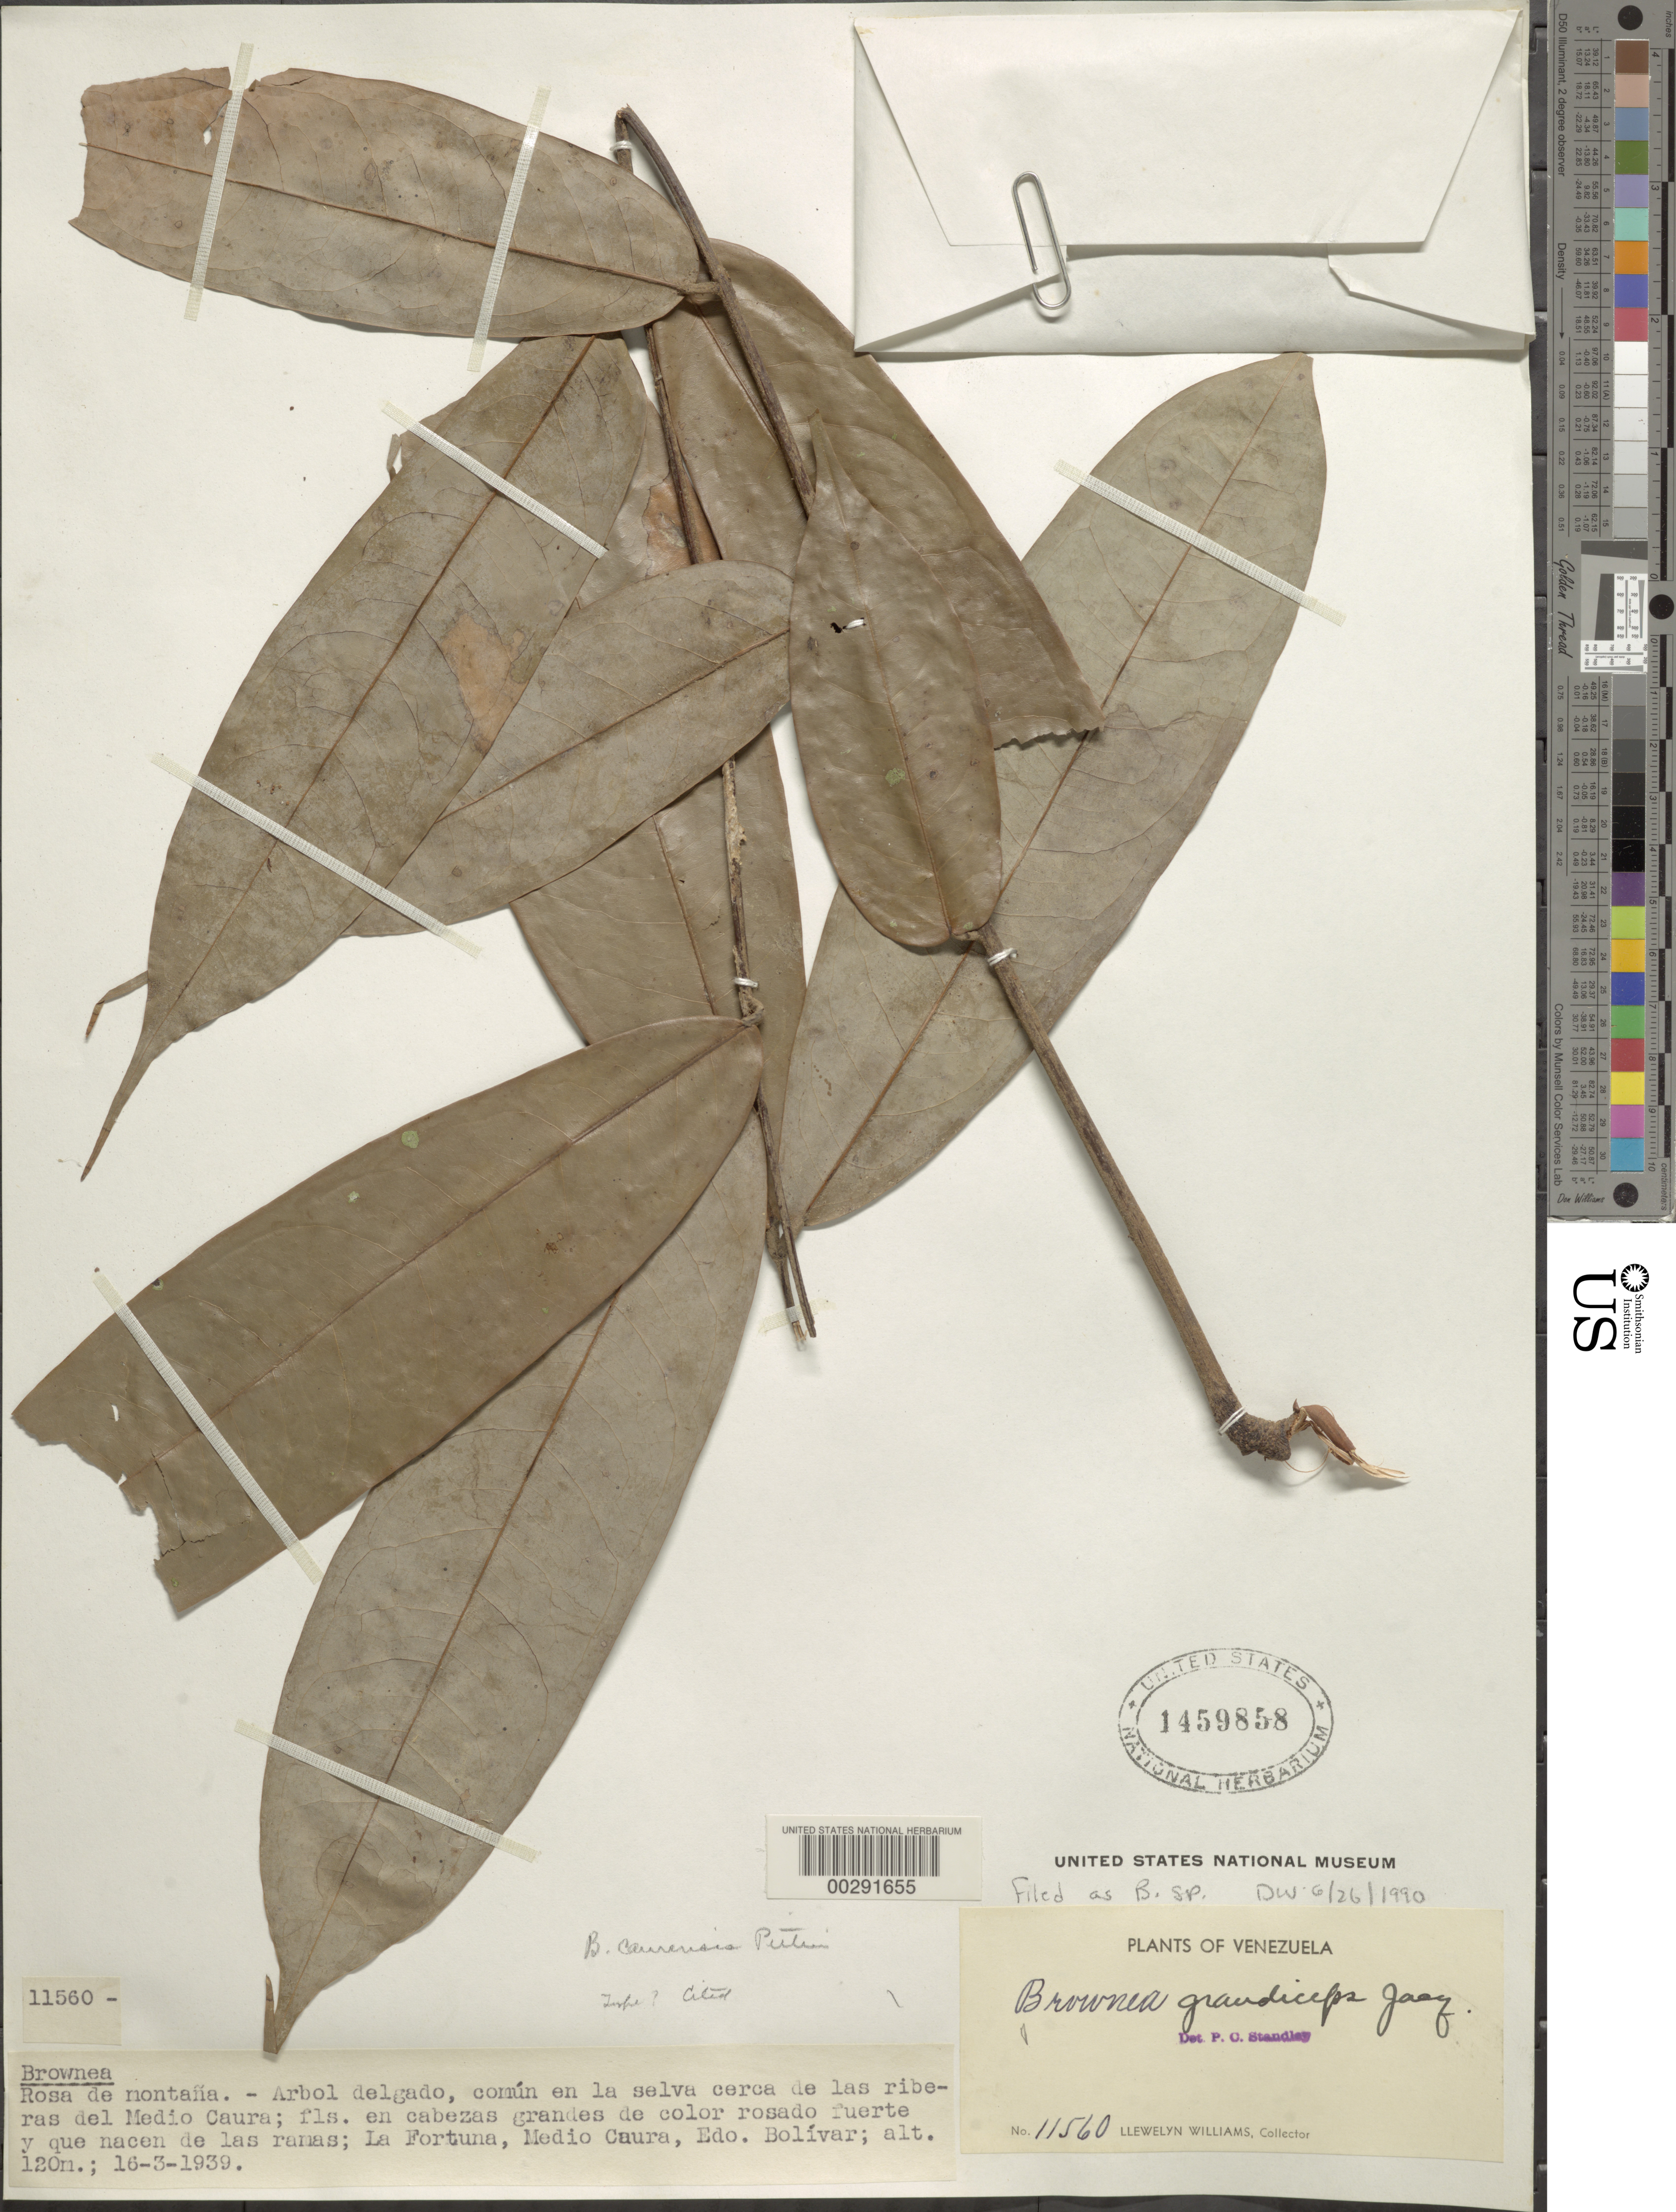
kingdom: Plantae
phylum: Tracheophyta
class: Magnoliopsida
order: Fabales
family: Fabaceae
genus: Brownea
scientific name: Brownea sp.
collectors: Ll. Williams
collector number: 11560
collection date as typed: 16 Mar 1939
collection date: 1939-03-16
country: Venezuela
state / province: Bolivar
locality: La fortuna, medio caura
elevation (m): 120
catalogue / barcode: US 1459858